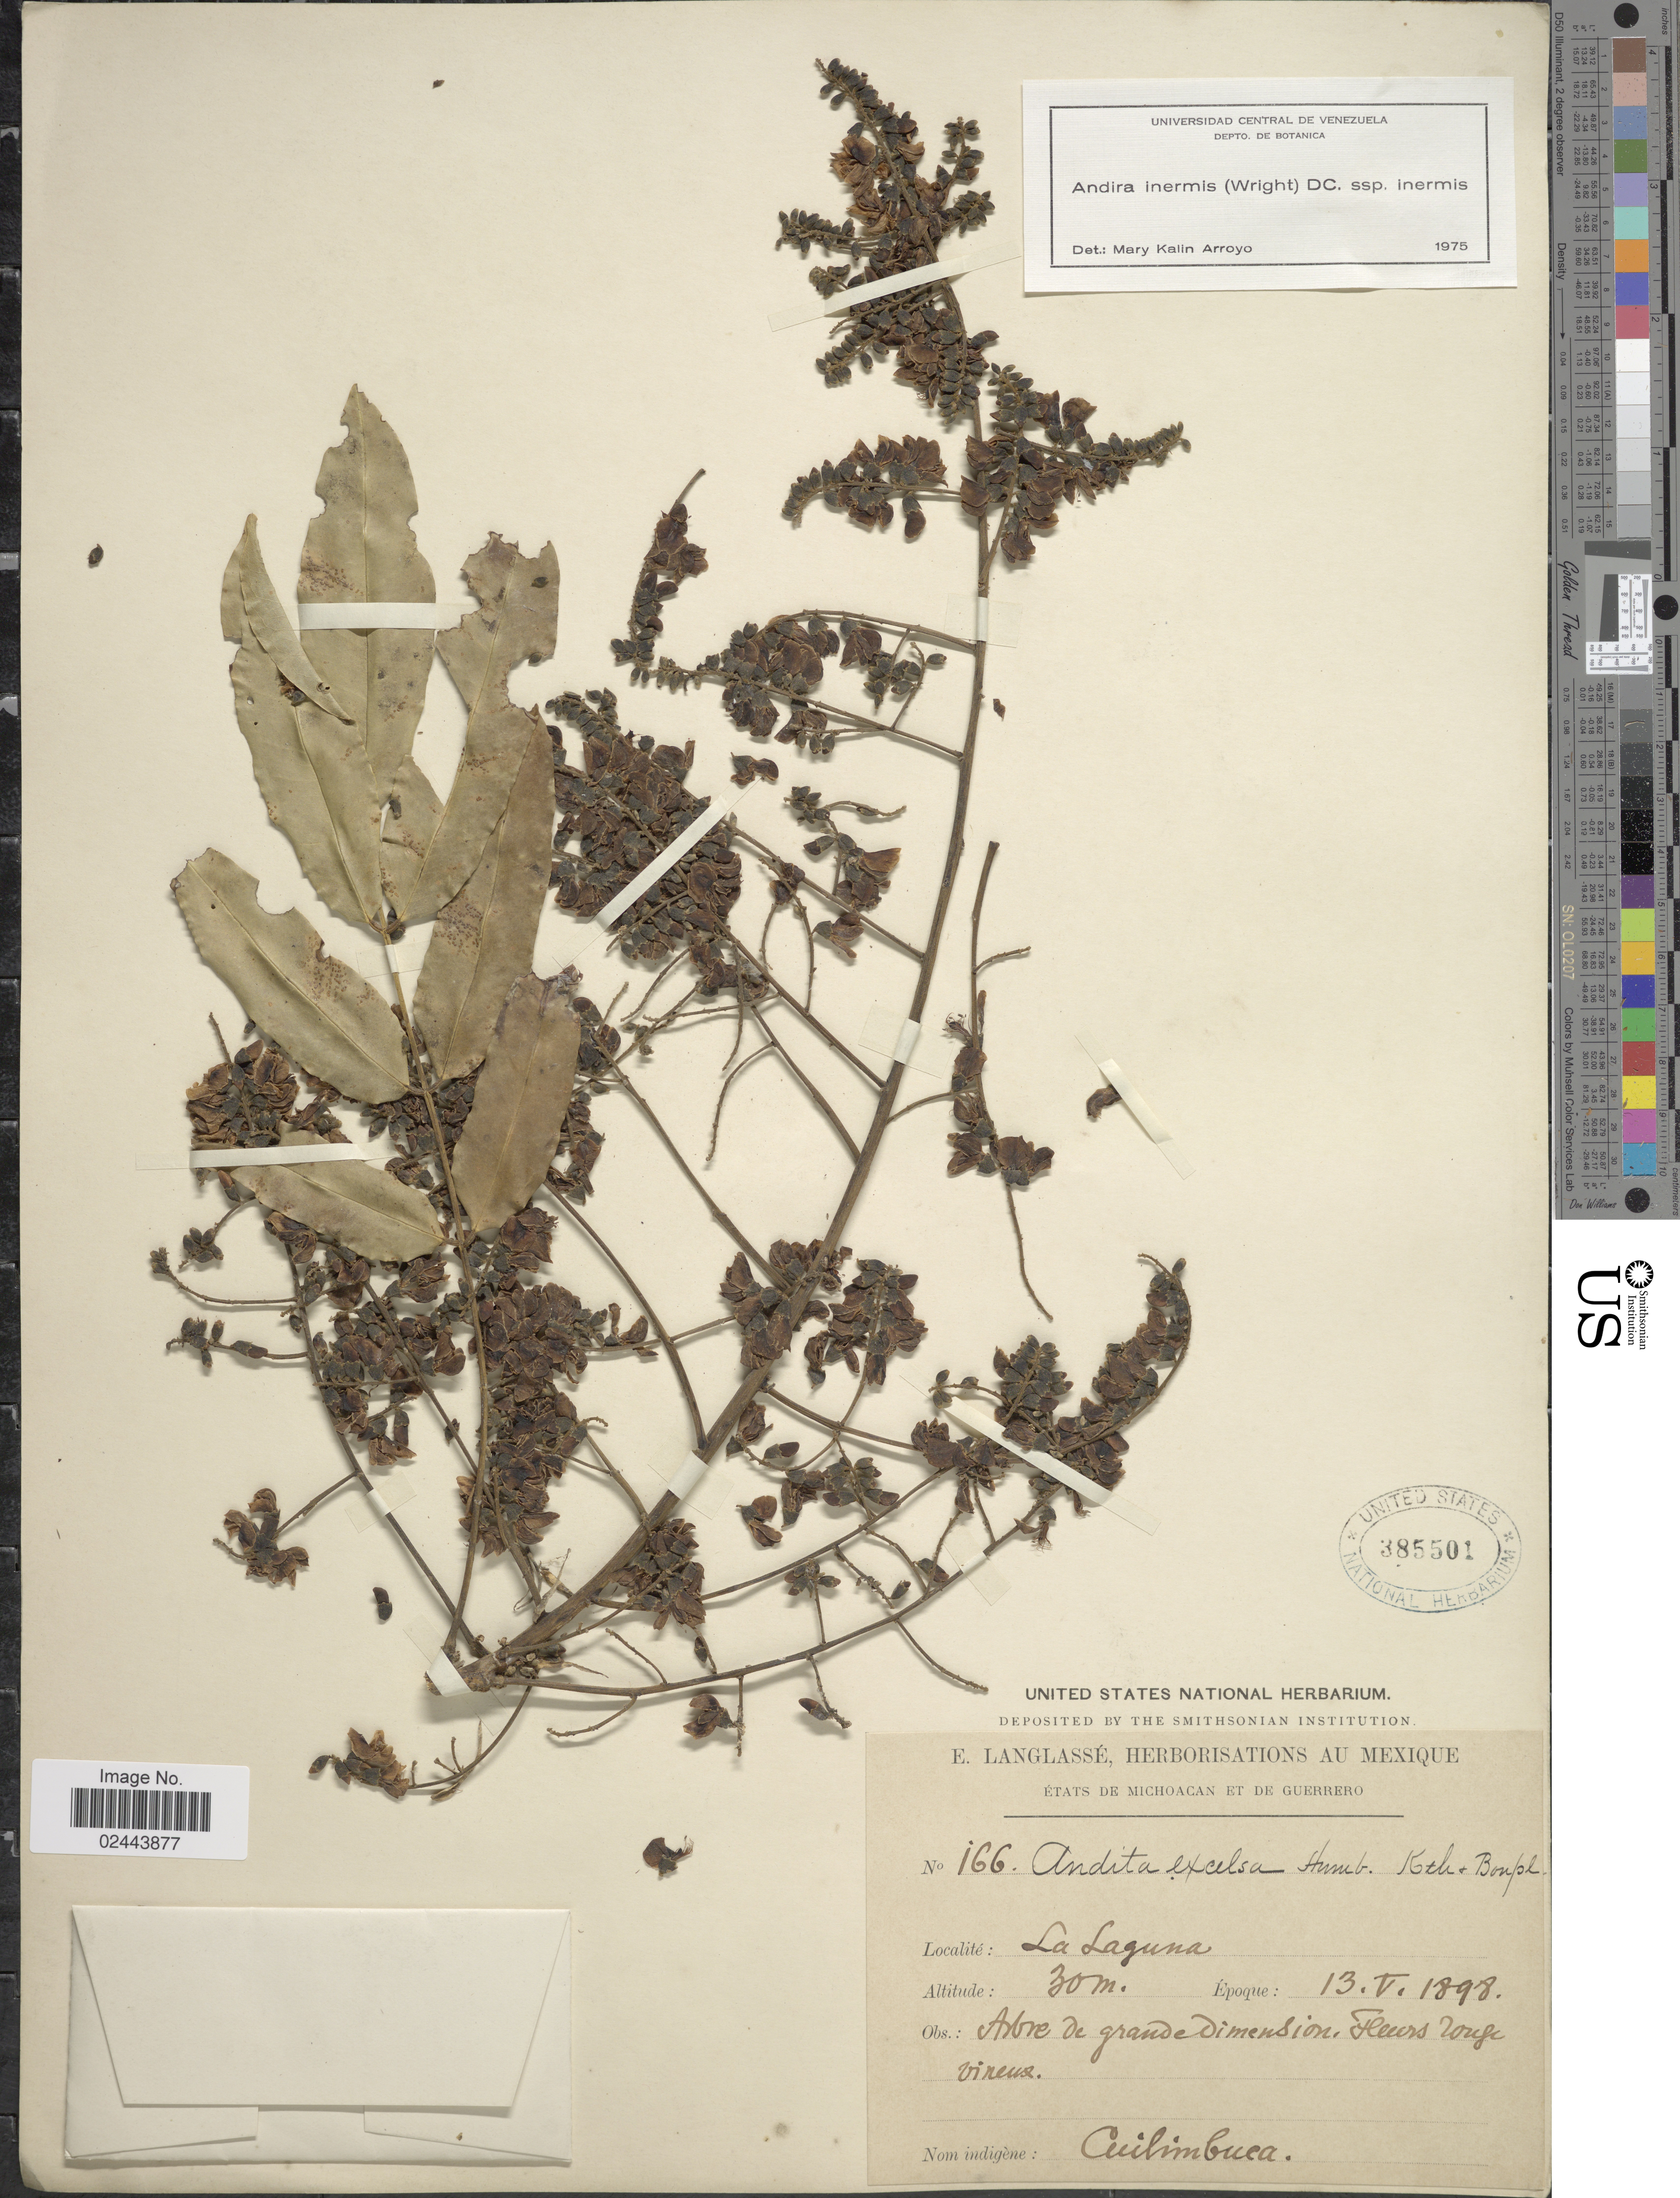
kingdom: Plantae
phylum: Tracheophyta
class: Magnoliopsida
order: Fabales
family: Fabaceae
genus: Andira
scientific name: Andira inermis subsp. inermis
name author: (W. Wright) Kunth ex DC.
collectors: E. Langlassé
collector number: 166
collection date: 1898-05-13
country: Mexico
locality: Etats de Michoacan et de Guerrero, La Laguna, Abre de grande Dimension.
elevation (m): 30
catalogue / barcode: US 385501